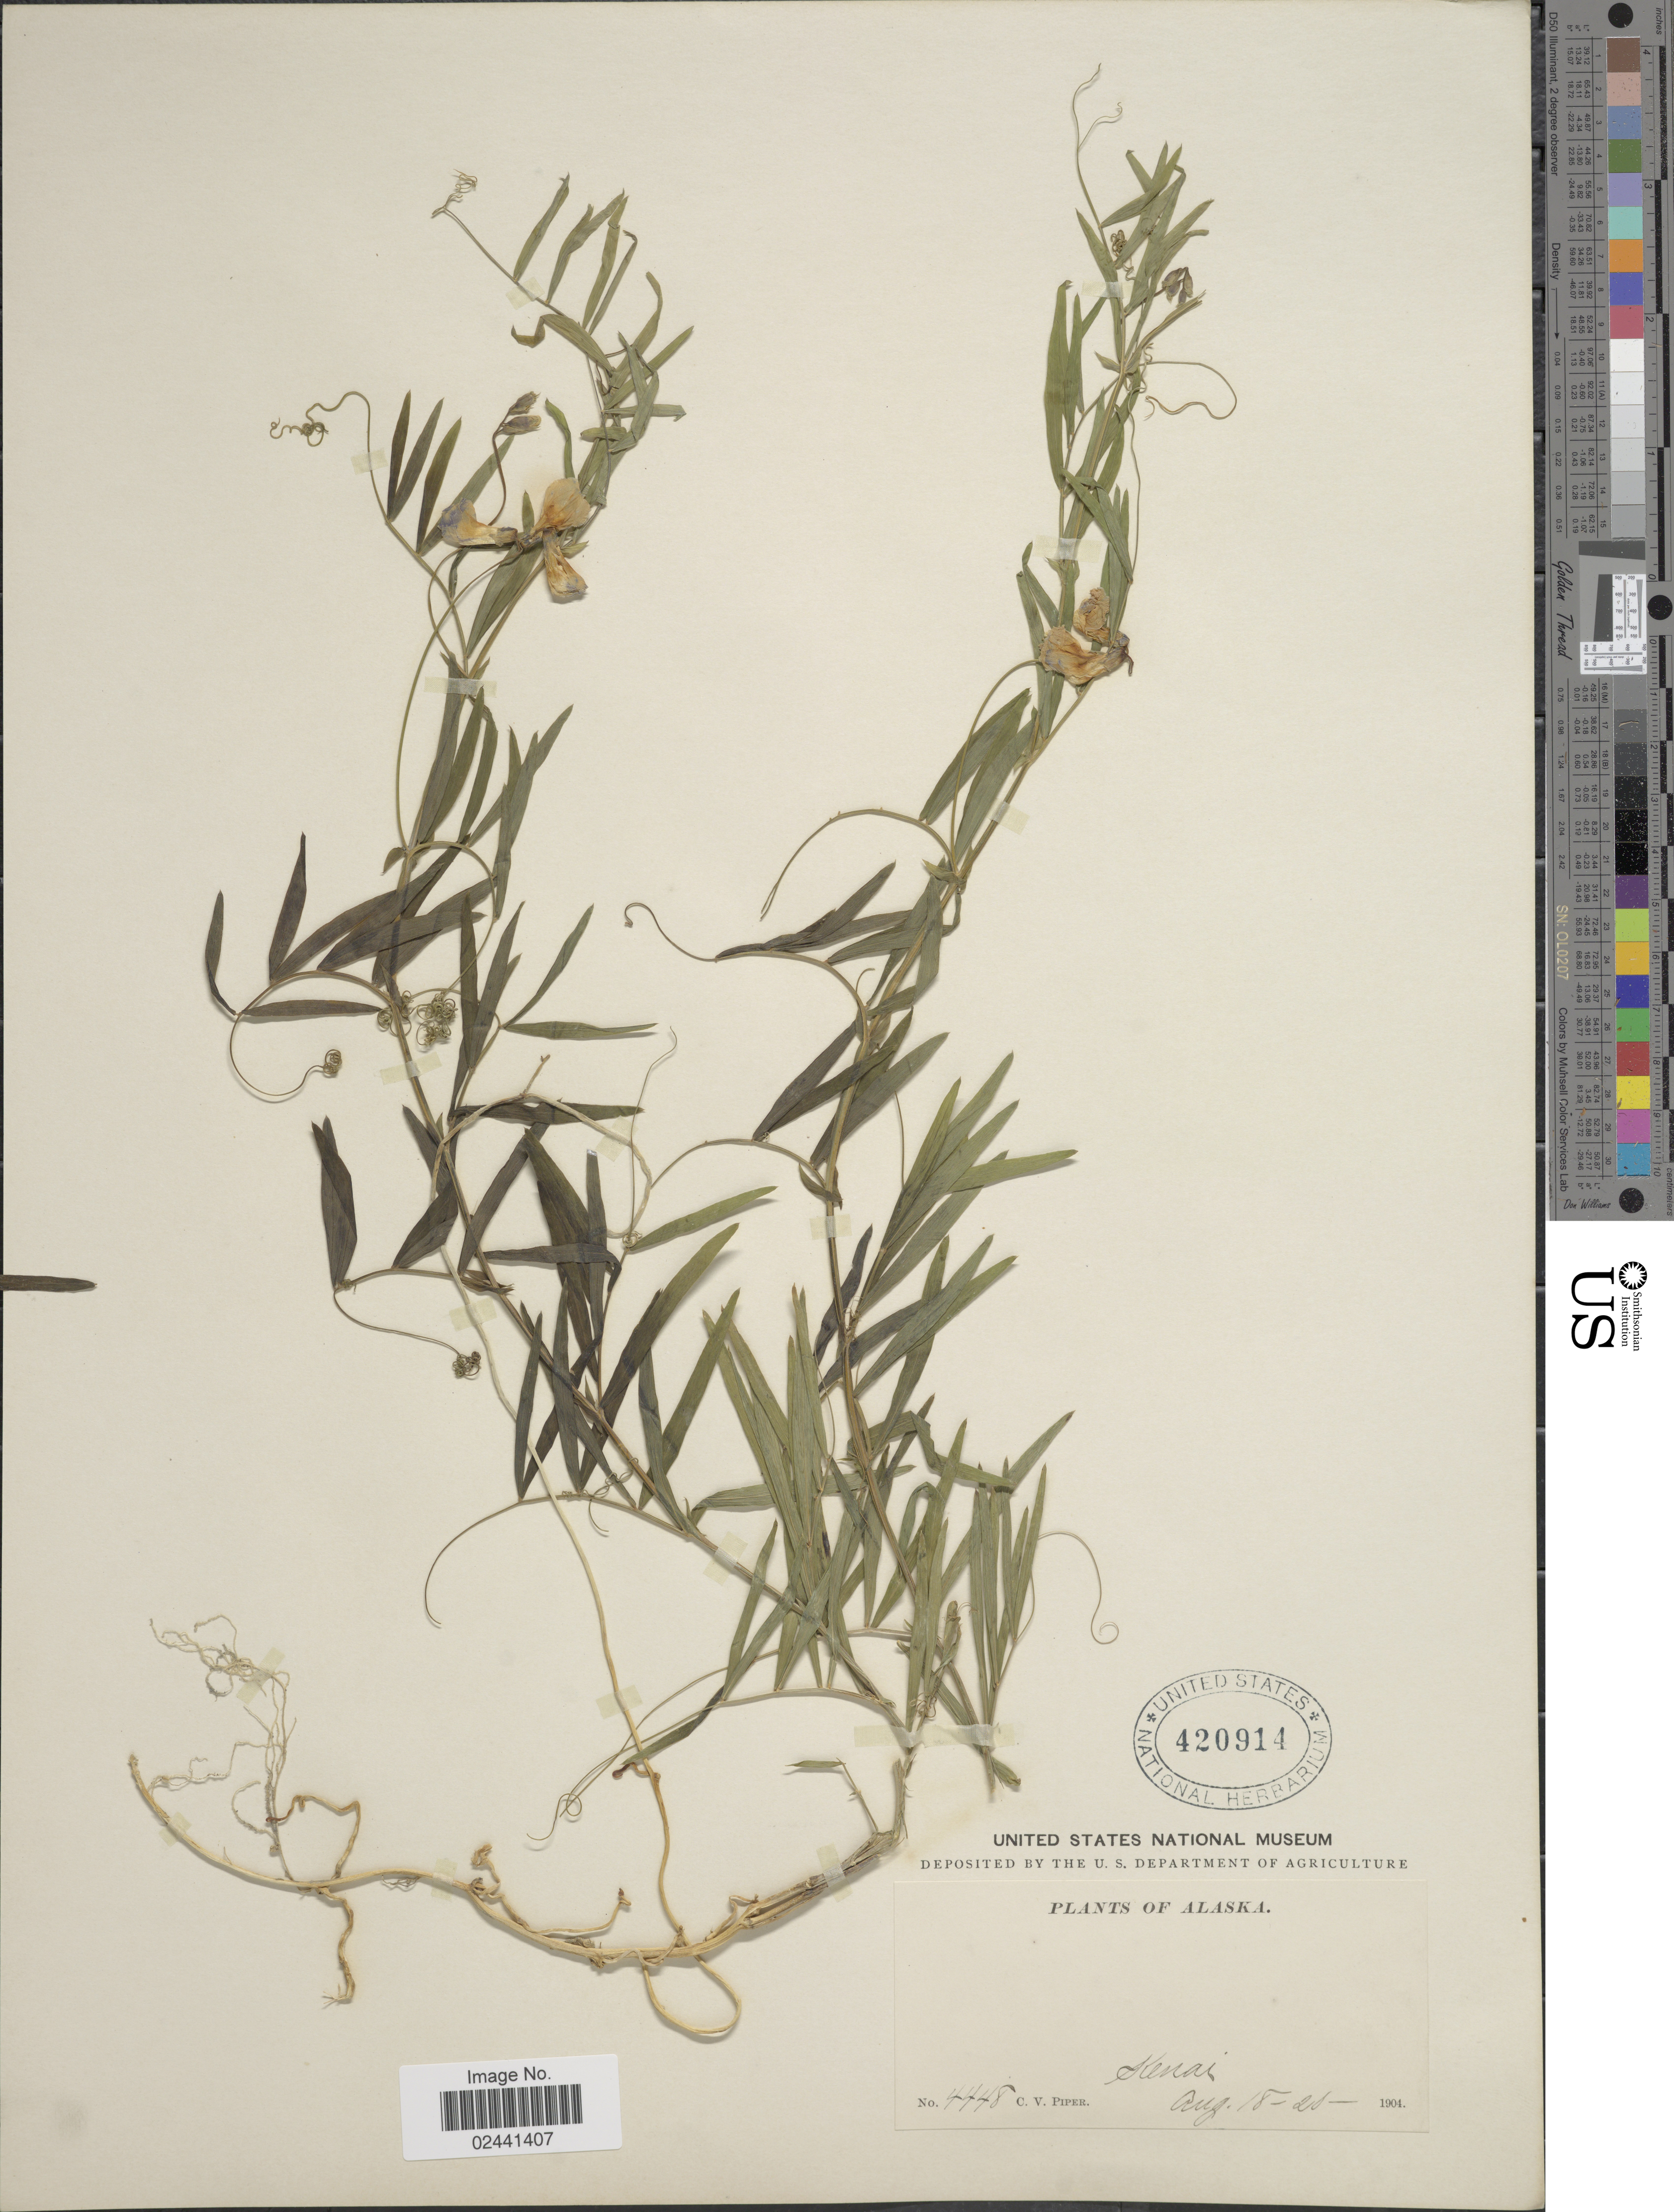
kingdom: Plantae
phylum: Tracheophyta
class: Magnoliopsida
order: Fabales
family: Fabaceae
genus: Lathyrus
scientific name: Lathyrus palustris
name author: L.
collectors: C. V. Piper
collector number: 4448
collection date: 1904-08-18/1904-08-20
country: United States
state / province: Alaska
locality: Kenai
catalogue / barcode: US 420914